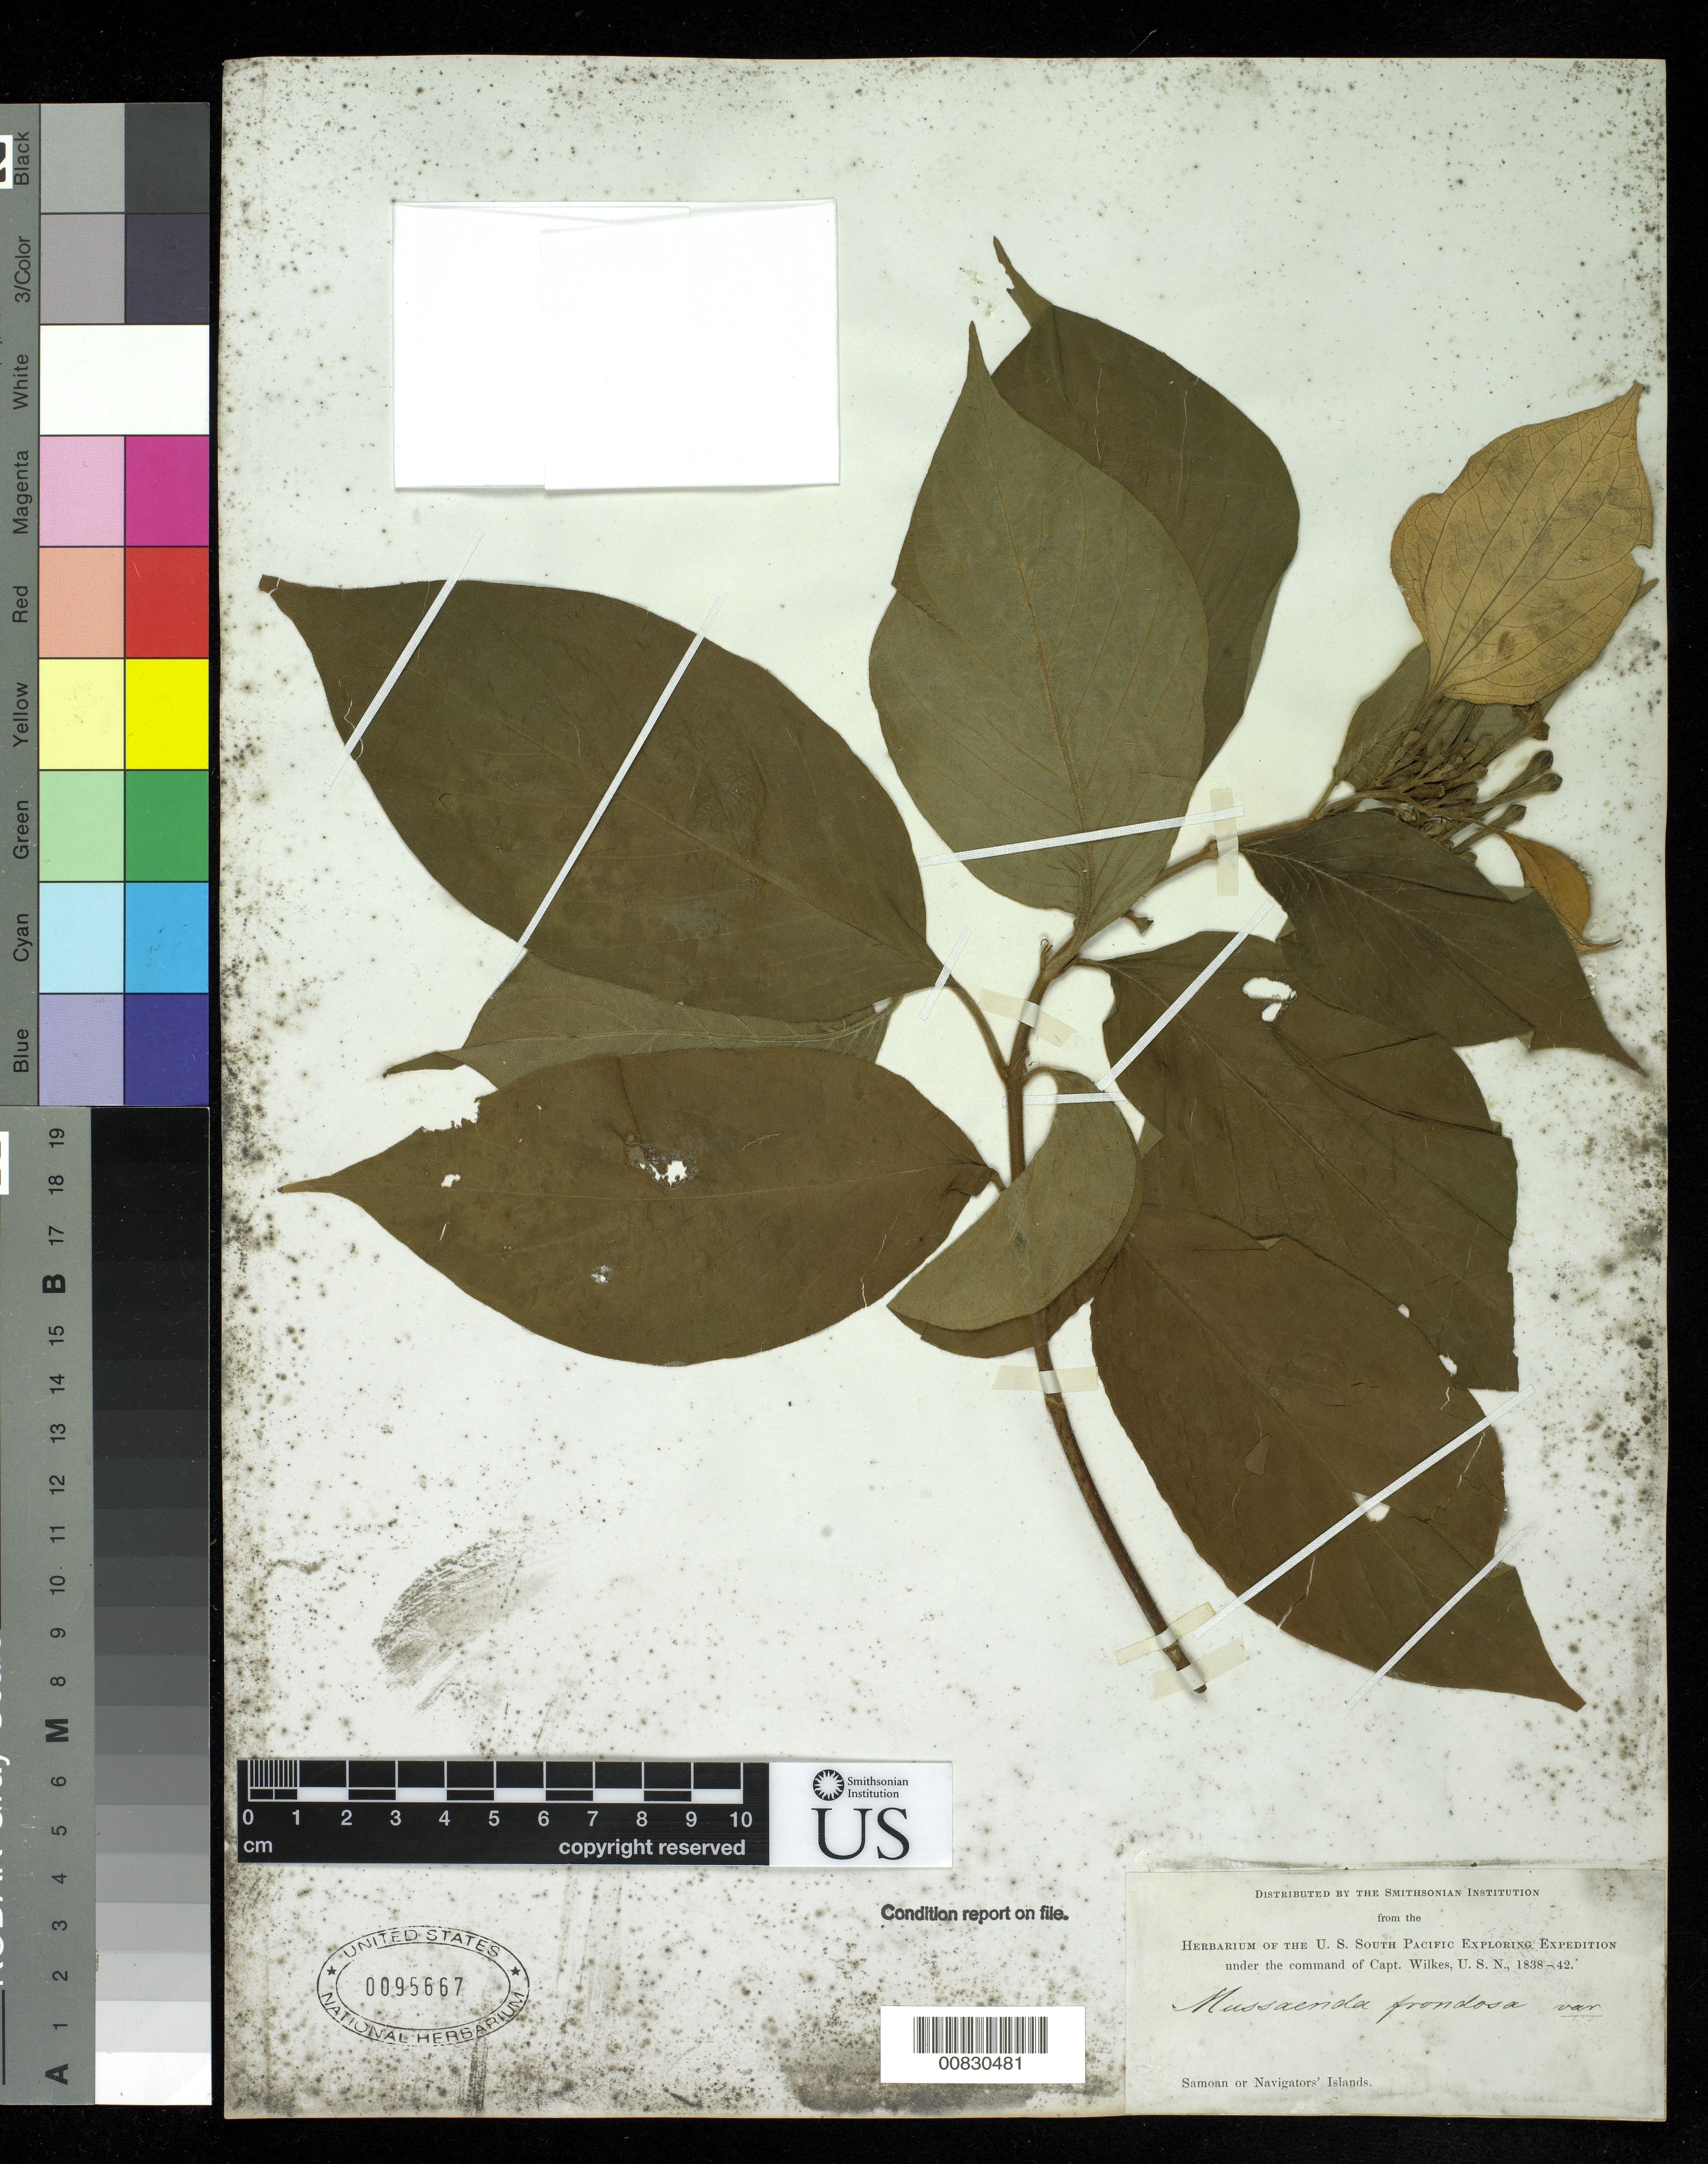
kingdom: Plantae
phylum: Tracheophyta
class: Magnoliopsida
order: Gentianales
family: Rubiaceae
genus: Mussaenda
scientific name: Mussaenda raiateensis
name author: J.W. Moore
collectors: Wilkes Explor. Exped.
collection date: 1838/1842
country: American Samoa / Samoa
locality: Samoan Islands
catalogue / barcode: US 95667